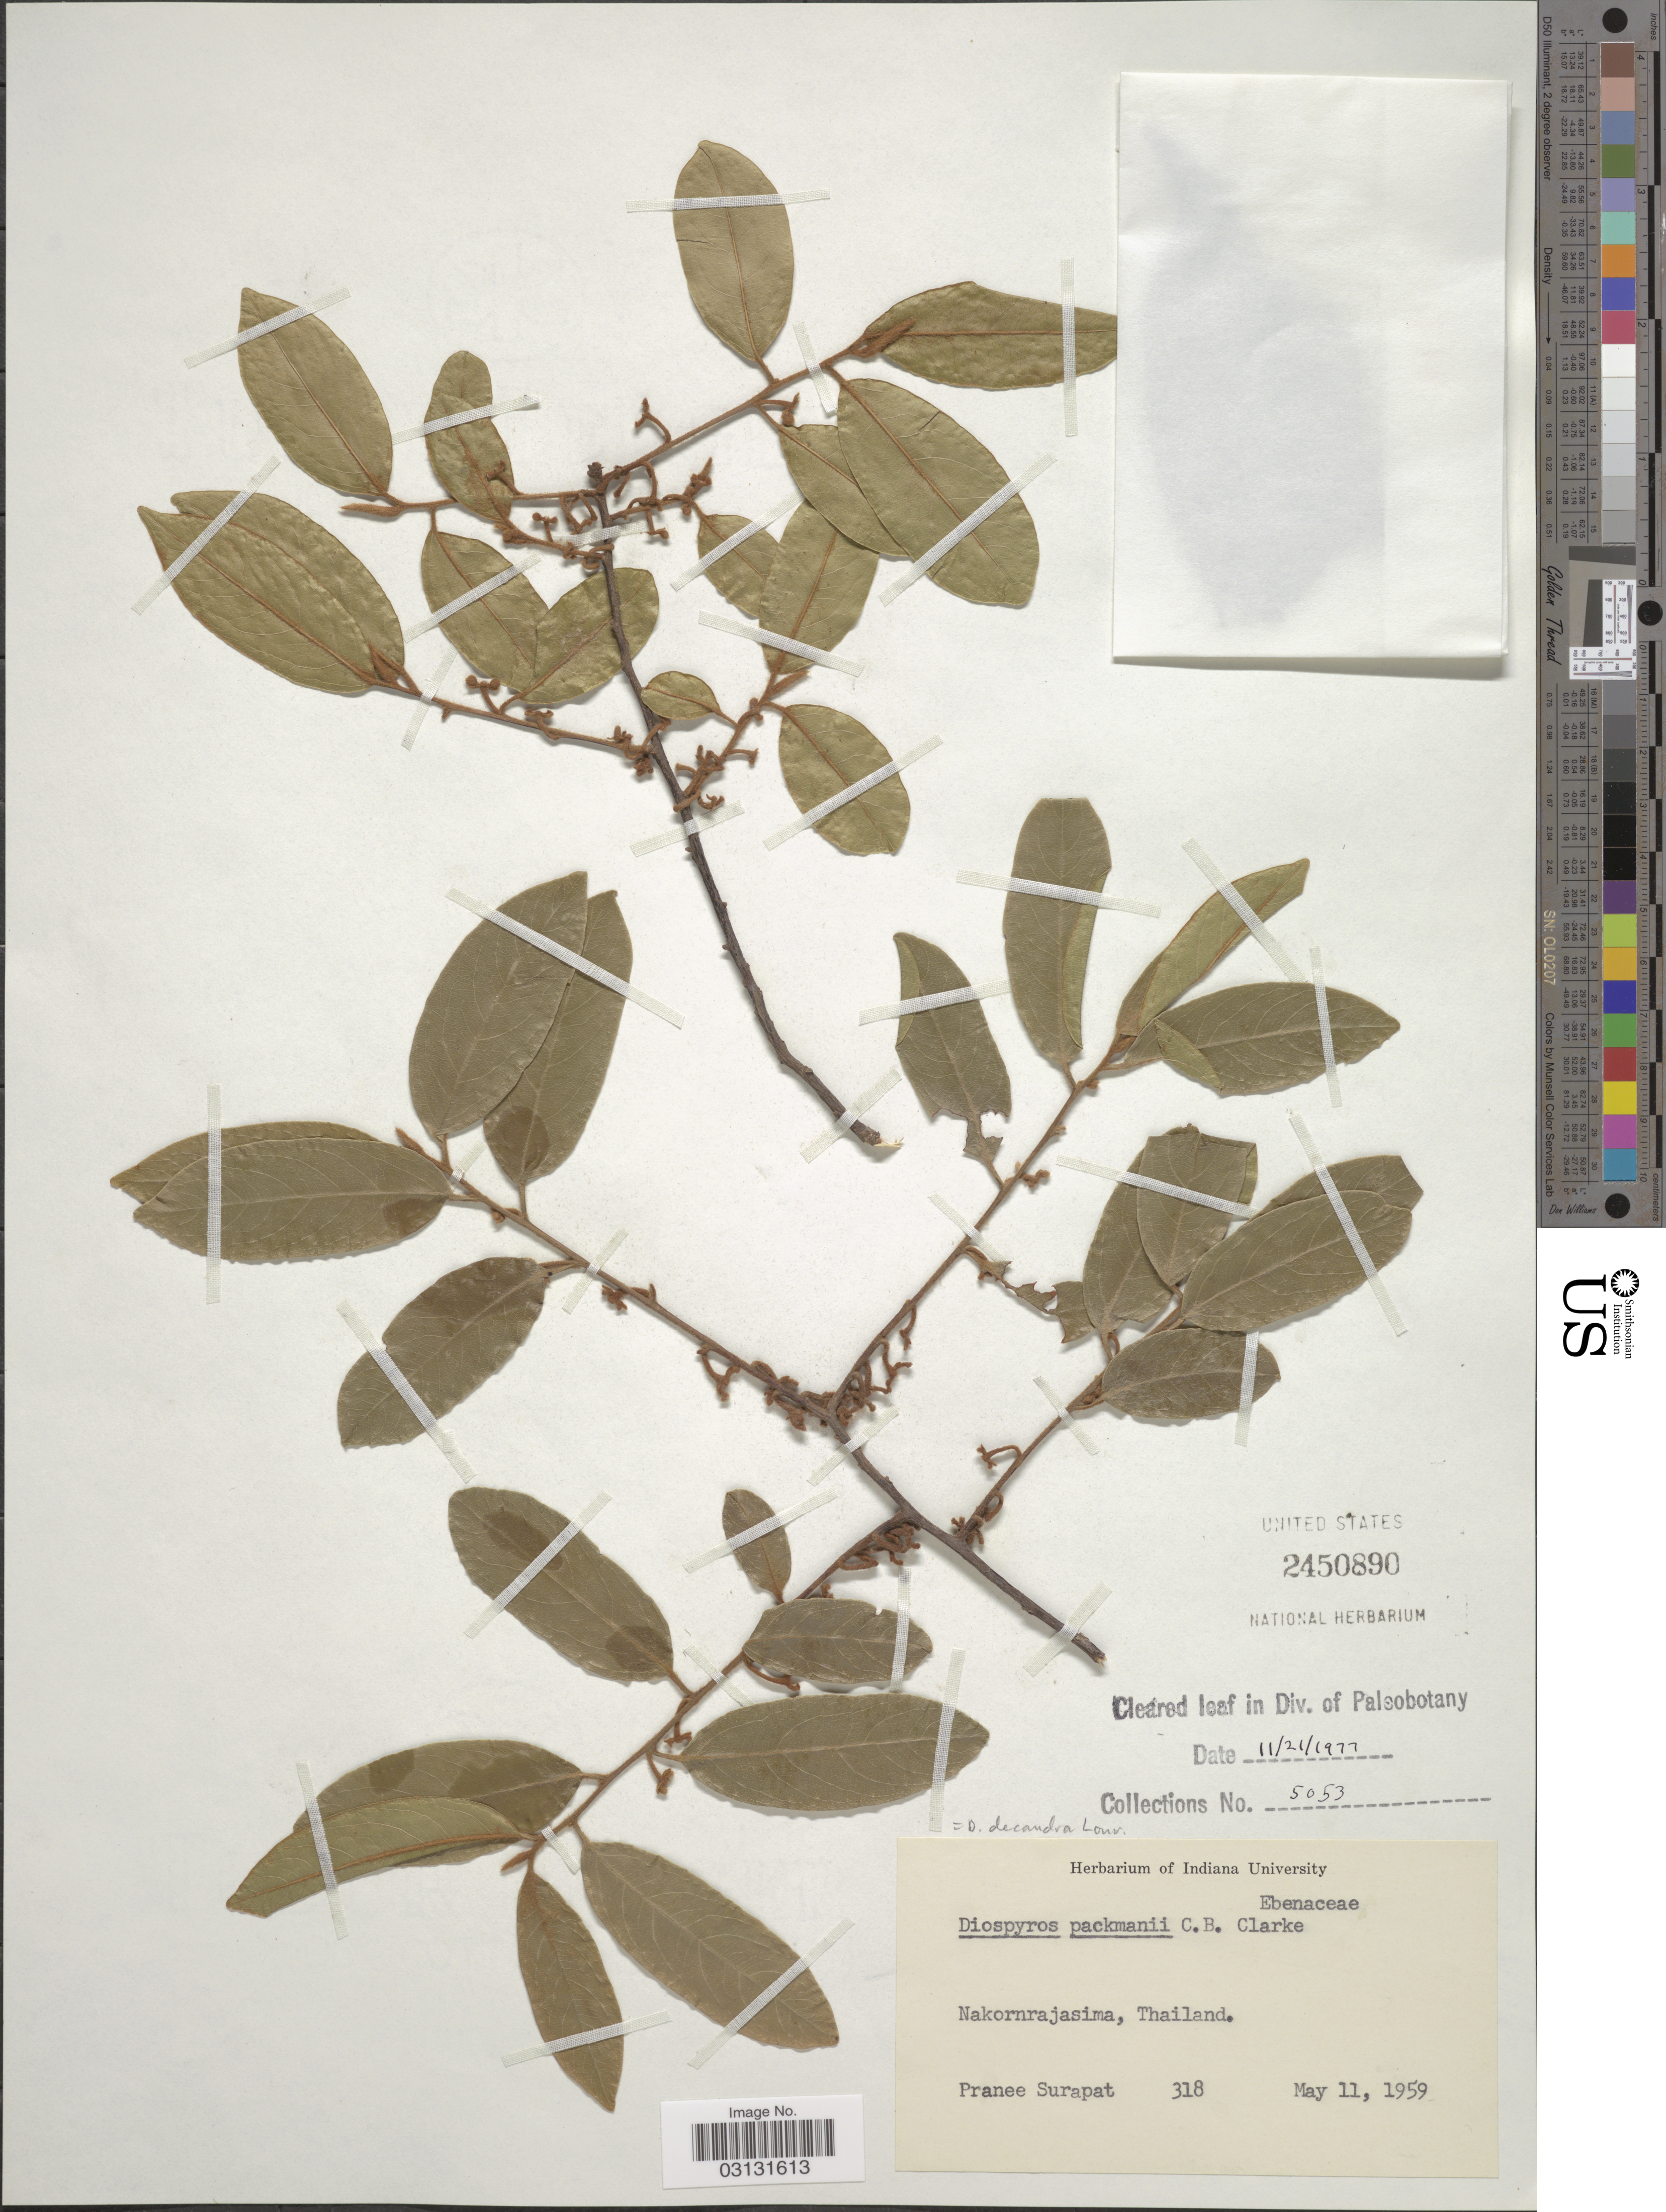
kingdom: Plantae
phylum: Tracheophyta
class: Magnoliopsida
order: Ericales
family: Ebenaceae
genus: Diospyros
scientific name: Diospyros decandra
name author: Lour.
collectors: P. Surapat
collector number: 318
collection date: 1959-05-11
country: Thailand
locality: Nakornrajasima.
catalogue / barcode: US 2450890